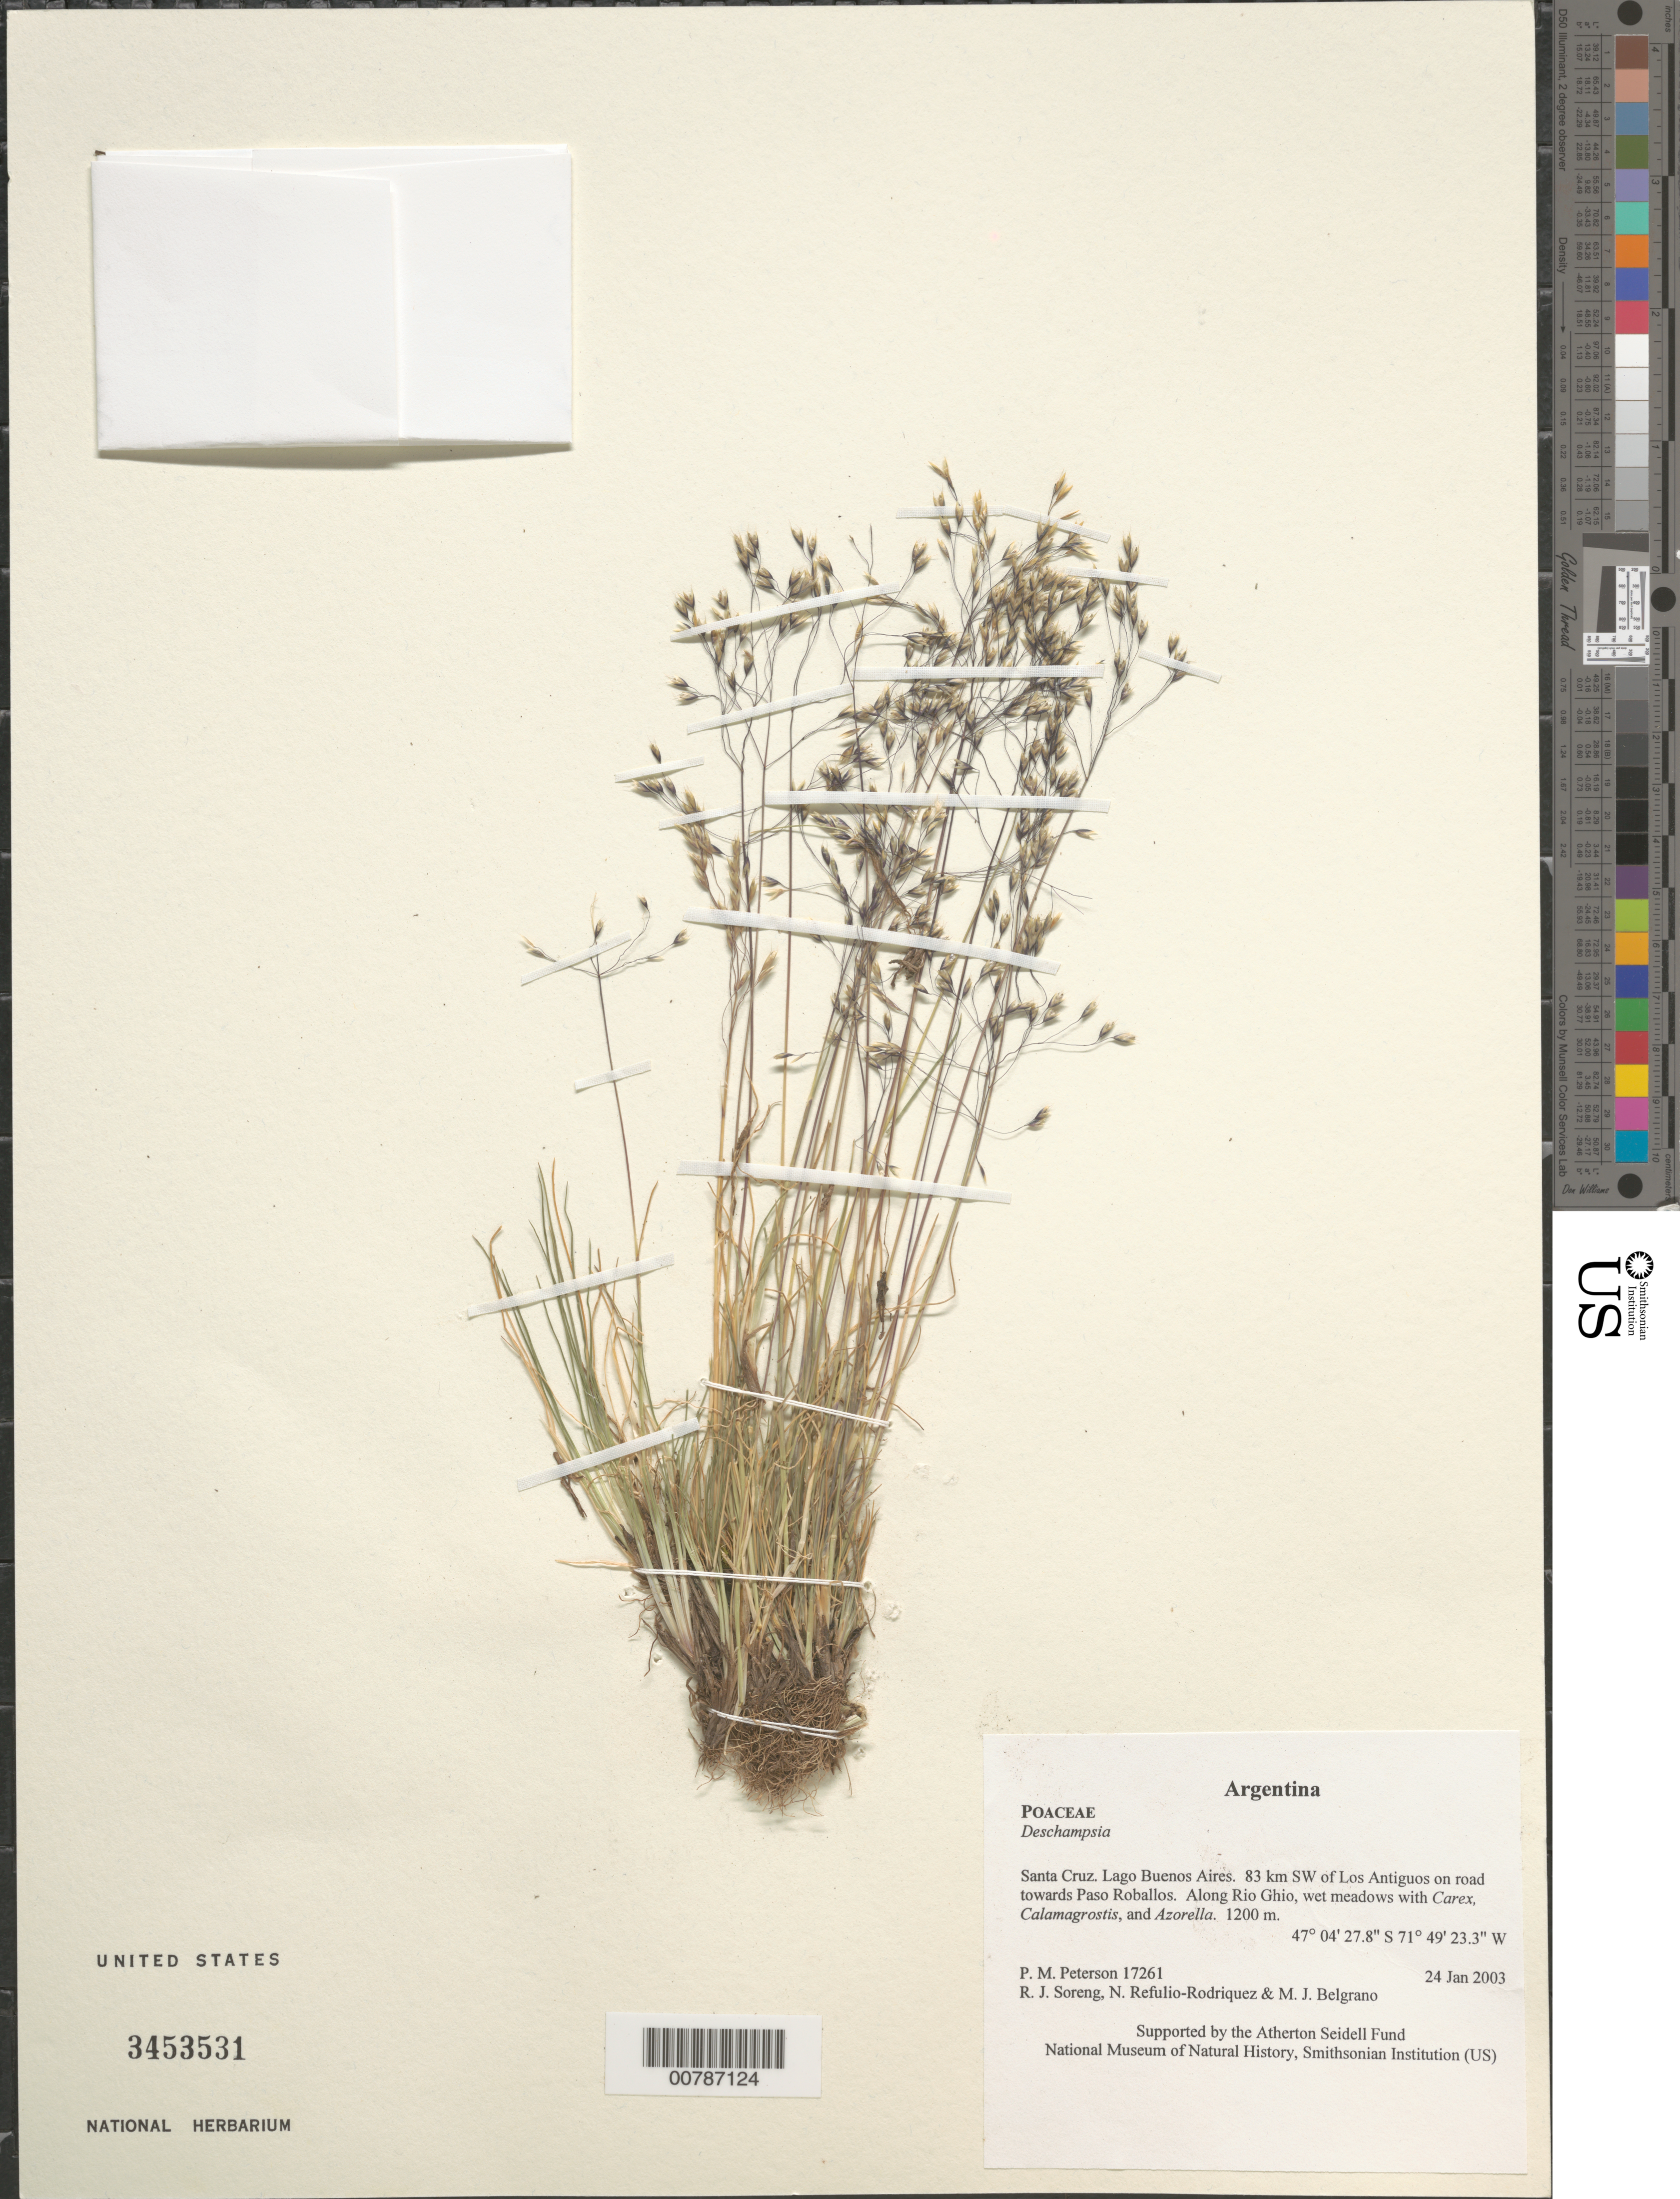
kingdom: Plantae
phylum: Tracheophyta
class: Liliopsida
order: Poales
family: Poaceae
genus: Deschampsia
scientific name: Deschampsia sp.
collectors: P. M. Peterson, R. J. Soreng, N. Refulio-Rodríguez & M. Belgrano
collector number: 17261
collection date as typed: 24 Jan 2003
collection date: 2003-01-24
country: Argentina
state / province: Santa Cruz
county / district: Lago Buenos Aires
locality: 83 km SW of Los Antiguos on road towards Paso Roballos. Along Rio Ghio, wet meadows with Carex, Calamagrostis, and Azorella.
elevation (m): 1200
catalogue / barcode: US 3453531